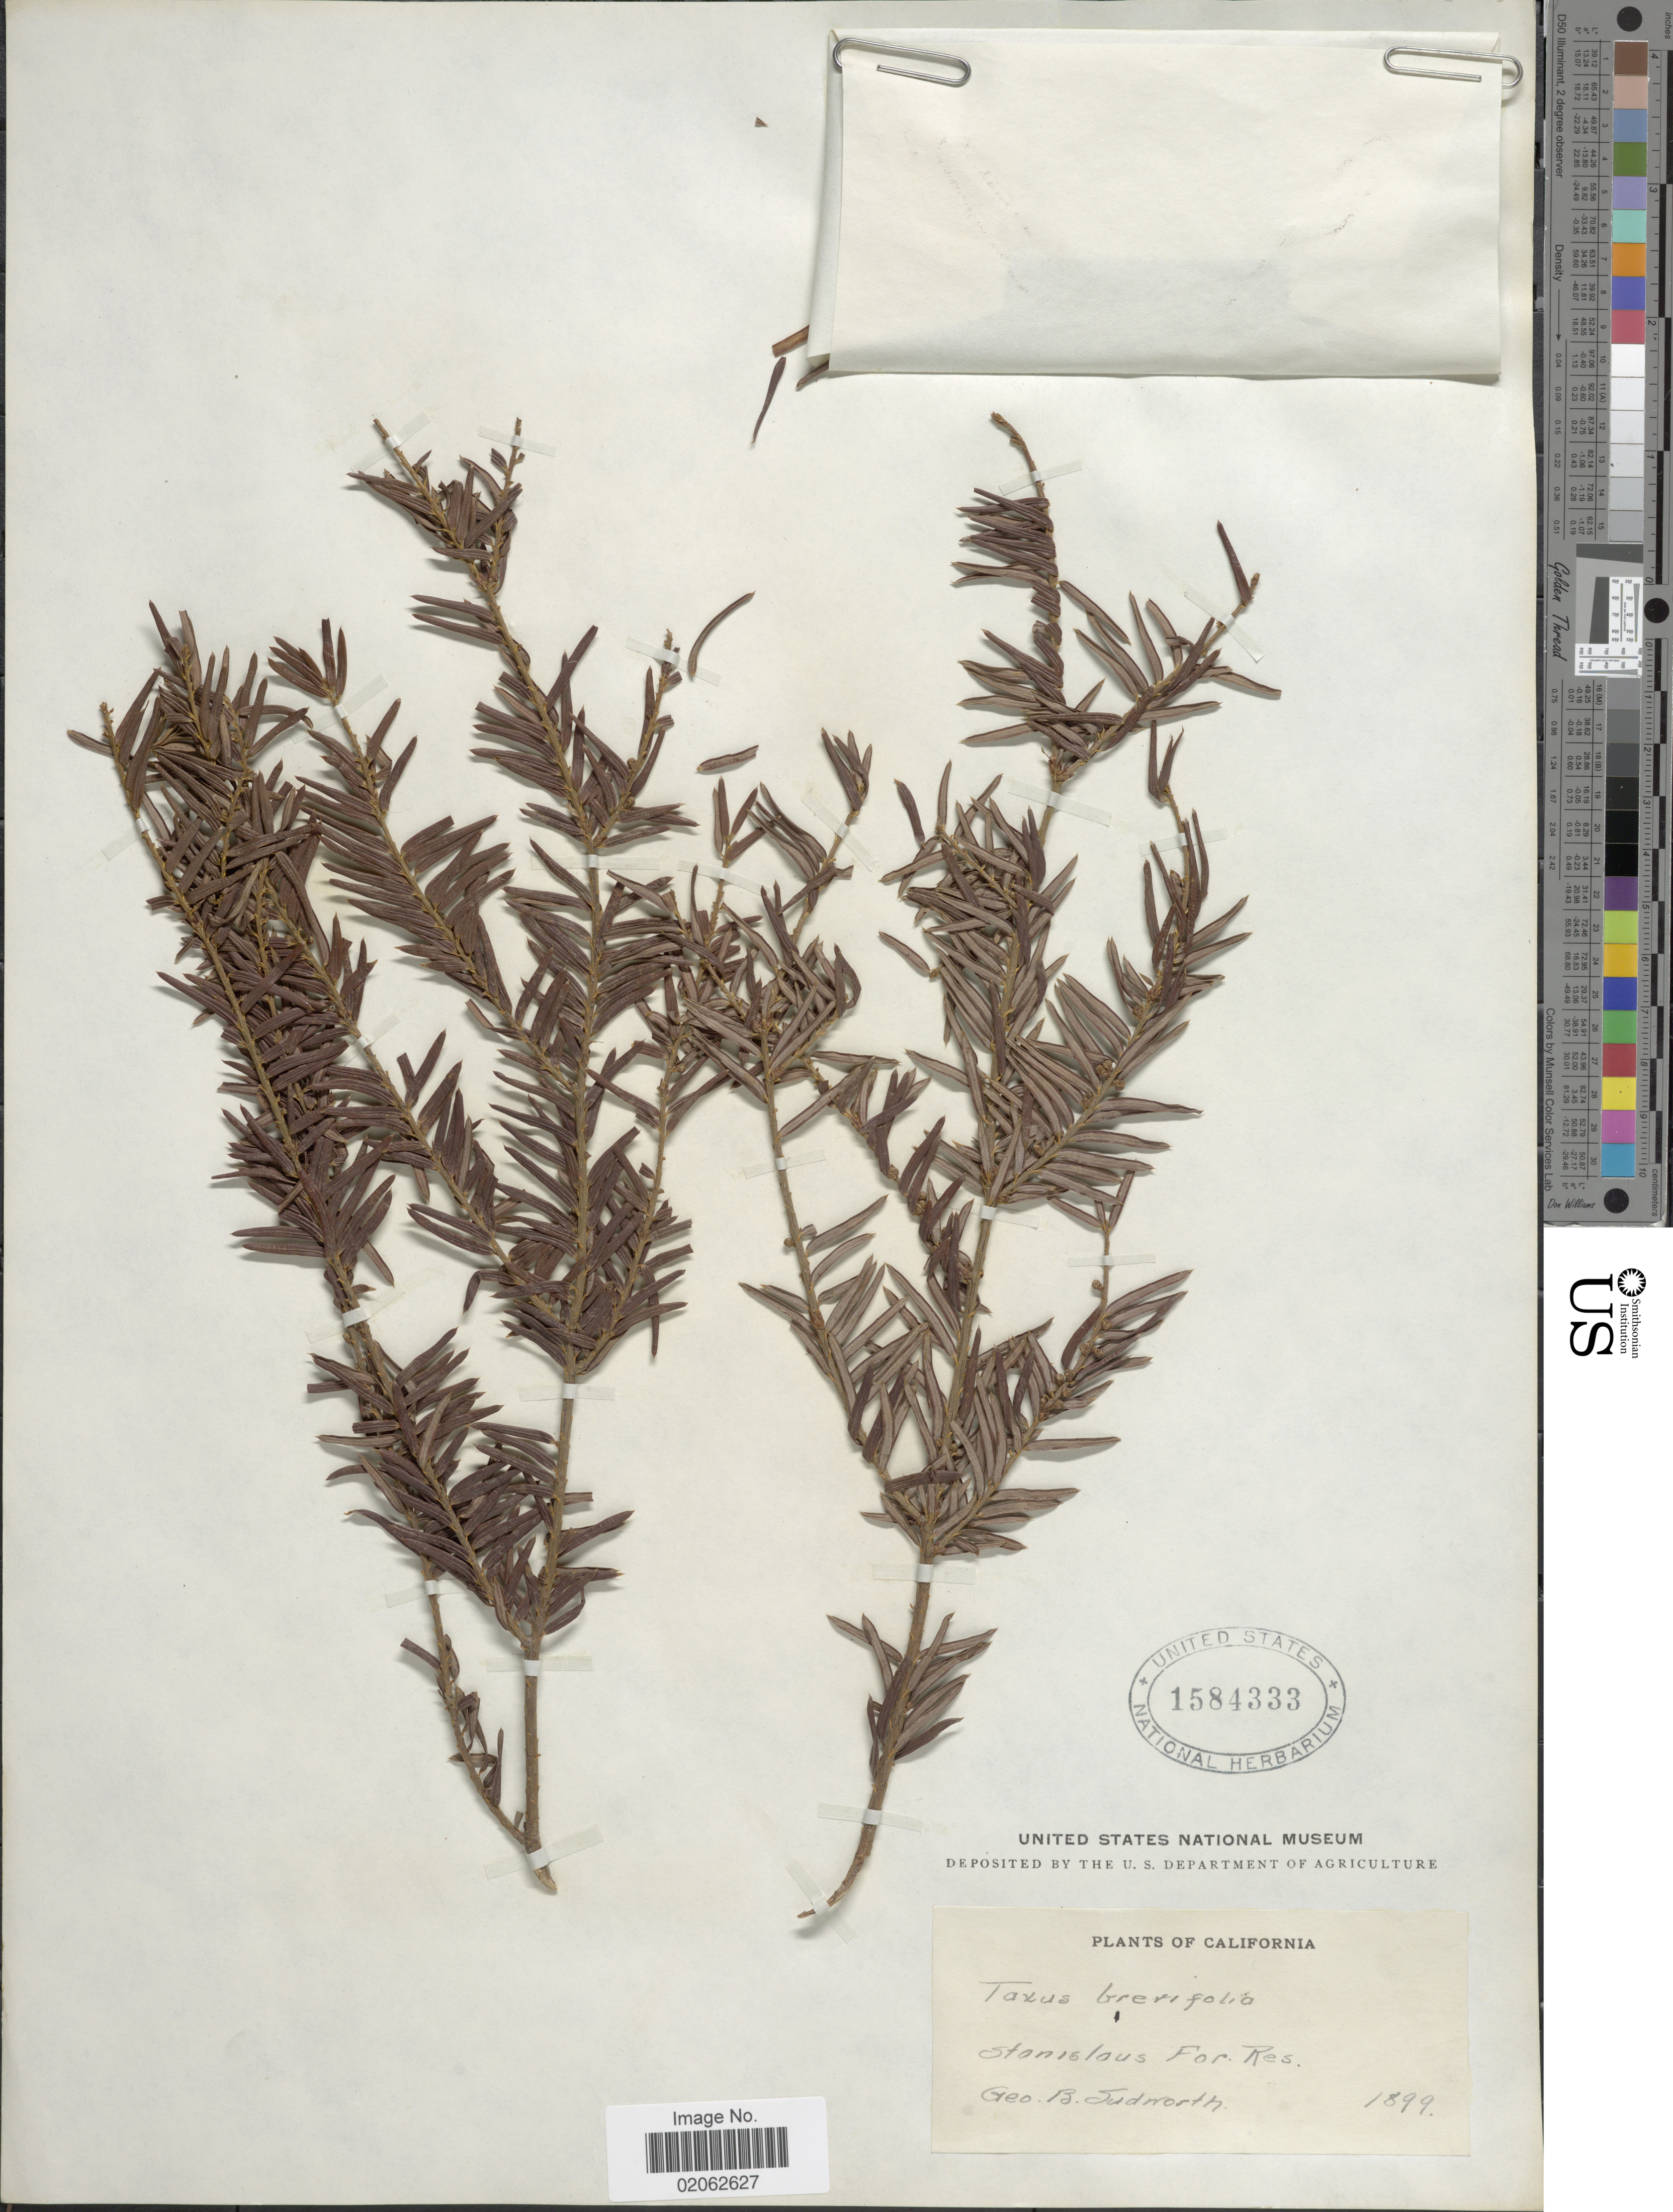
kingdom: Plantae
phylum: Tracheophyta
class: Pinopsida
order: Pinales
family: Taxaceae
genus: Taxus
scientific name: Taxus brevifolia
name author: Nutt.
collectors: G. B. Sudworth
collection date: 1899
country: United States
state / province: California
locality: Stanislaus For Res.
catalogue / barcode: US 1584333